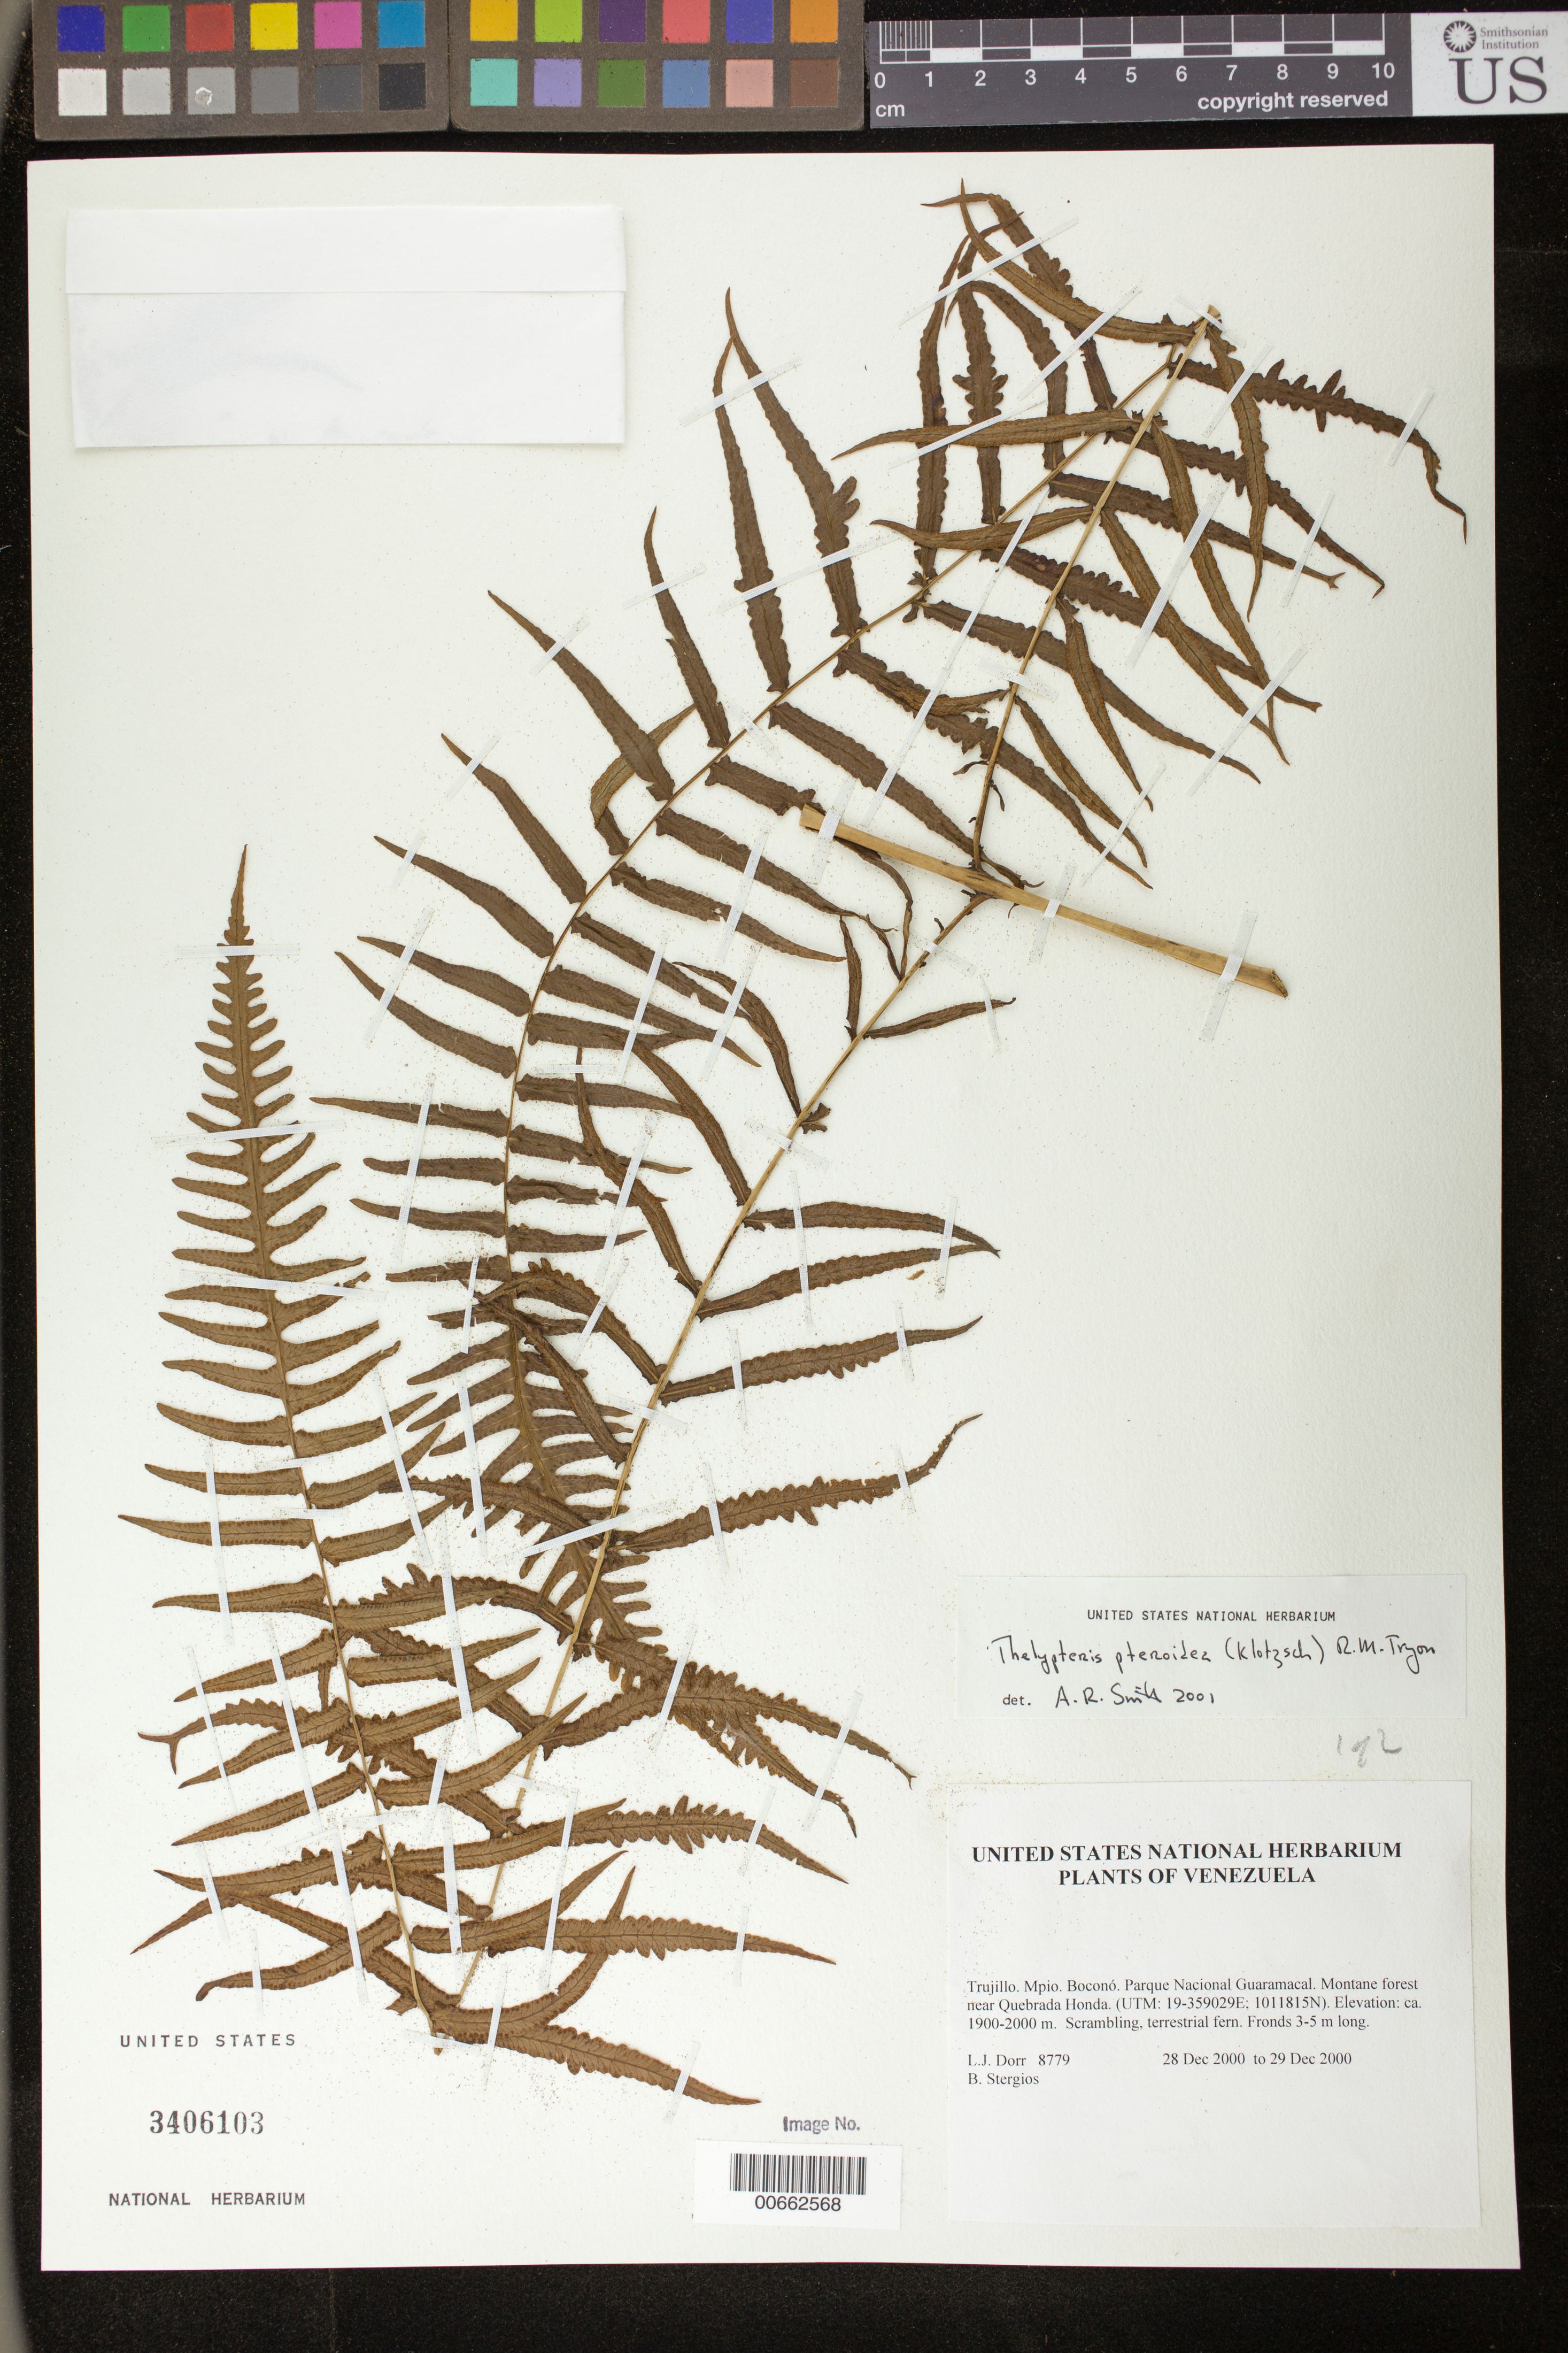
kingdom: Plantae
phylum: Tracheophyta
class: Polypodiopsida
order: Polypodiales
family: Thelypteridaceae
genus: Thelypteris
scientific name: Thelypteris pteroidea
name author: (Klotzsch) R.M. Tryon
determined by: Smith, Alan R., (UC)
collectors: L. J. Dorr & B. G. Stergios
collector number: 8779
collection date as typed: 28 Dec 2000 to 29 Dec 2000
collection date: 2000-12-28/2000-12-29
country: Venezuela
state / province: Trujillo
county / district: Boconó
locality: Parque Nacional Guaramacal near Quebrada Honda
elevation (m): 1900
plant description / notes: NY, PORT, UC, US, VEN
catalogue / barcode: US 3406103